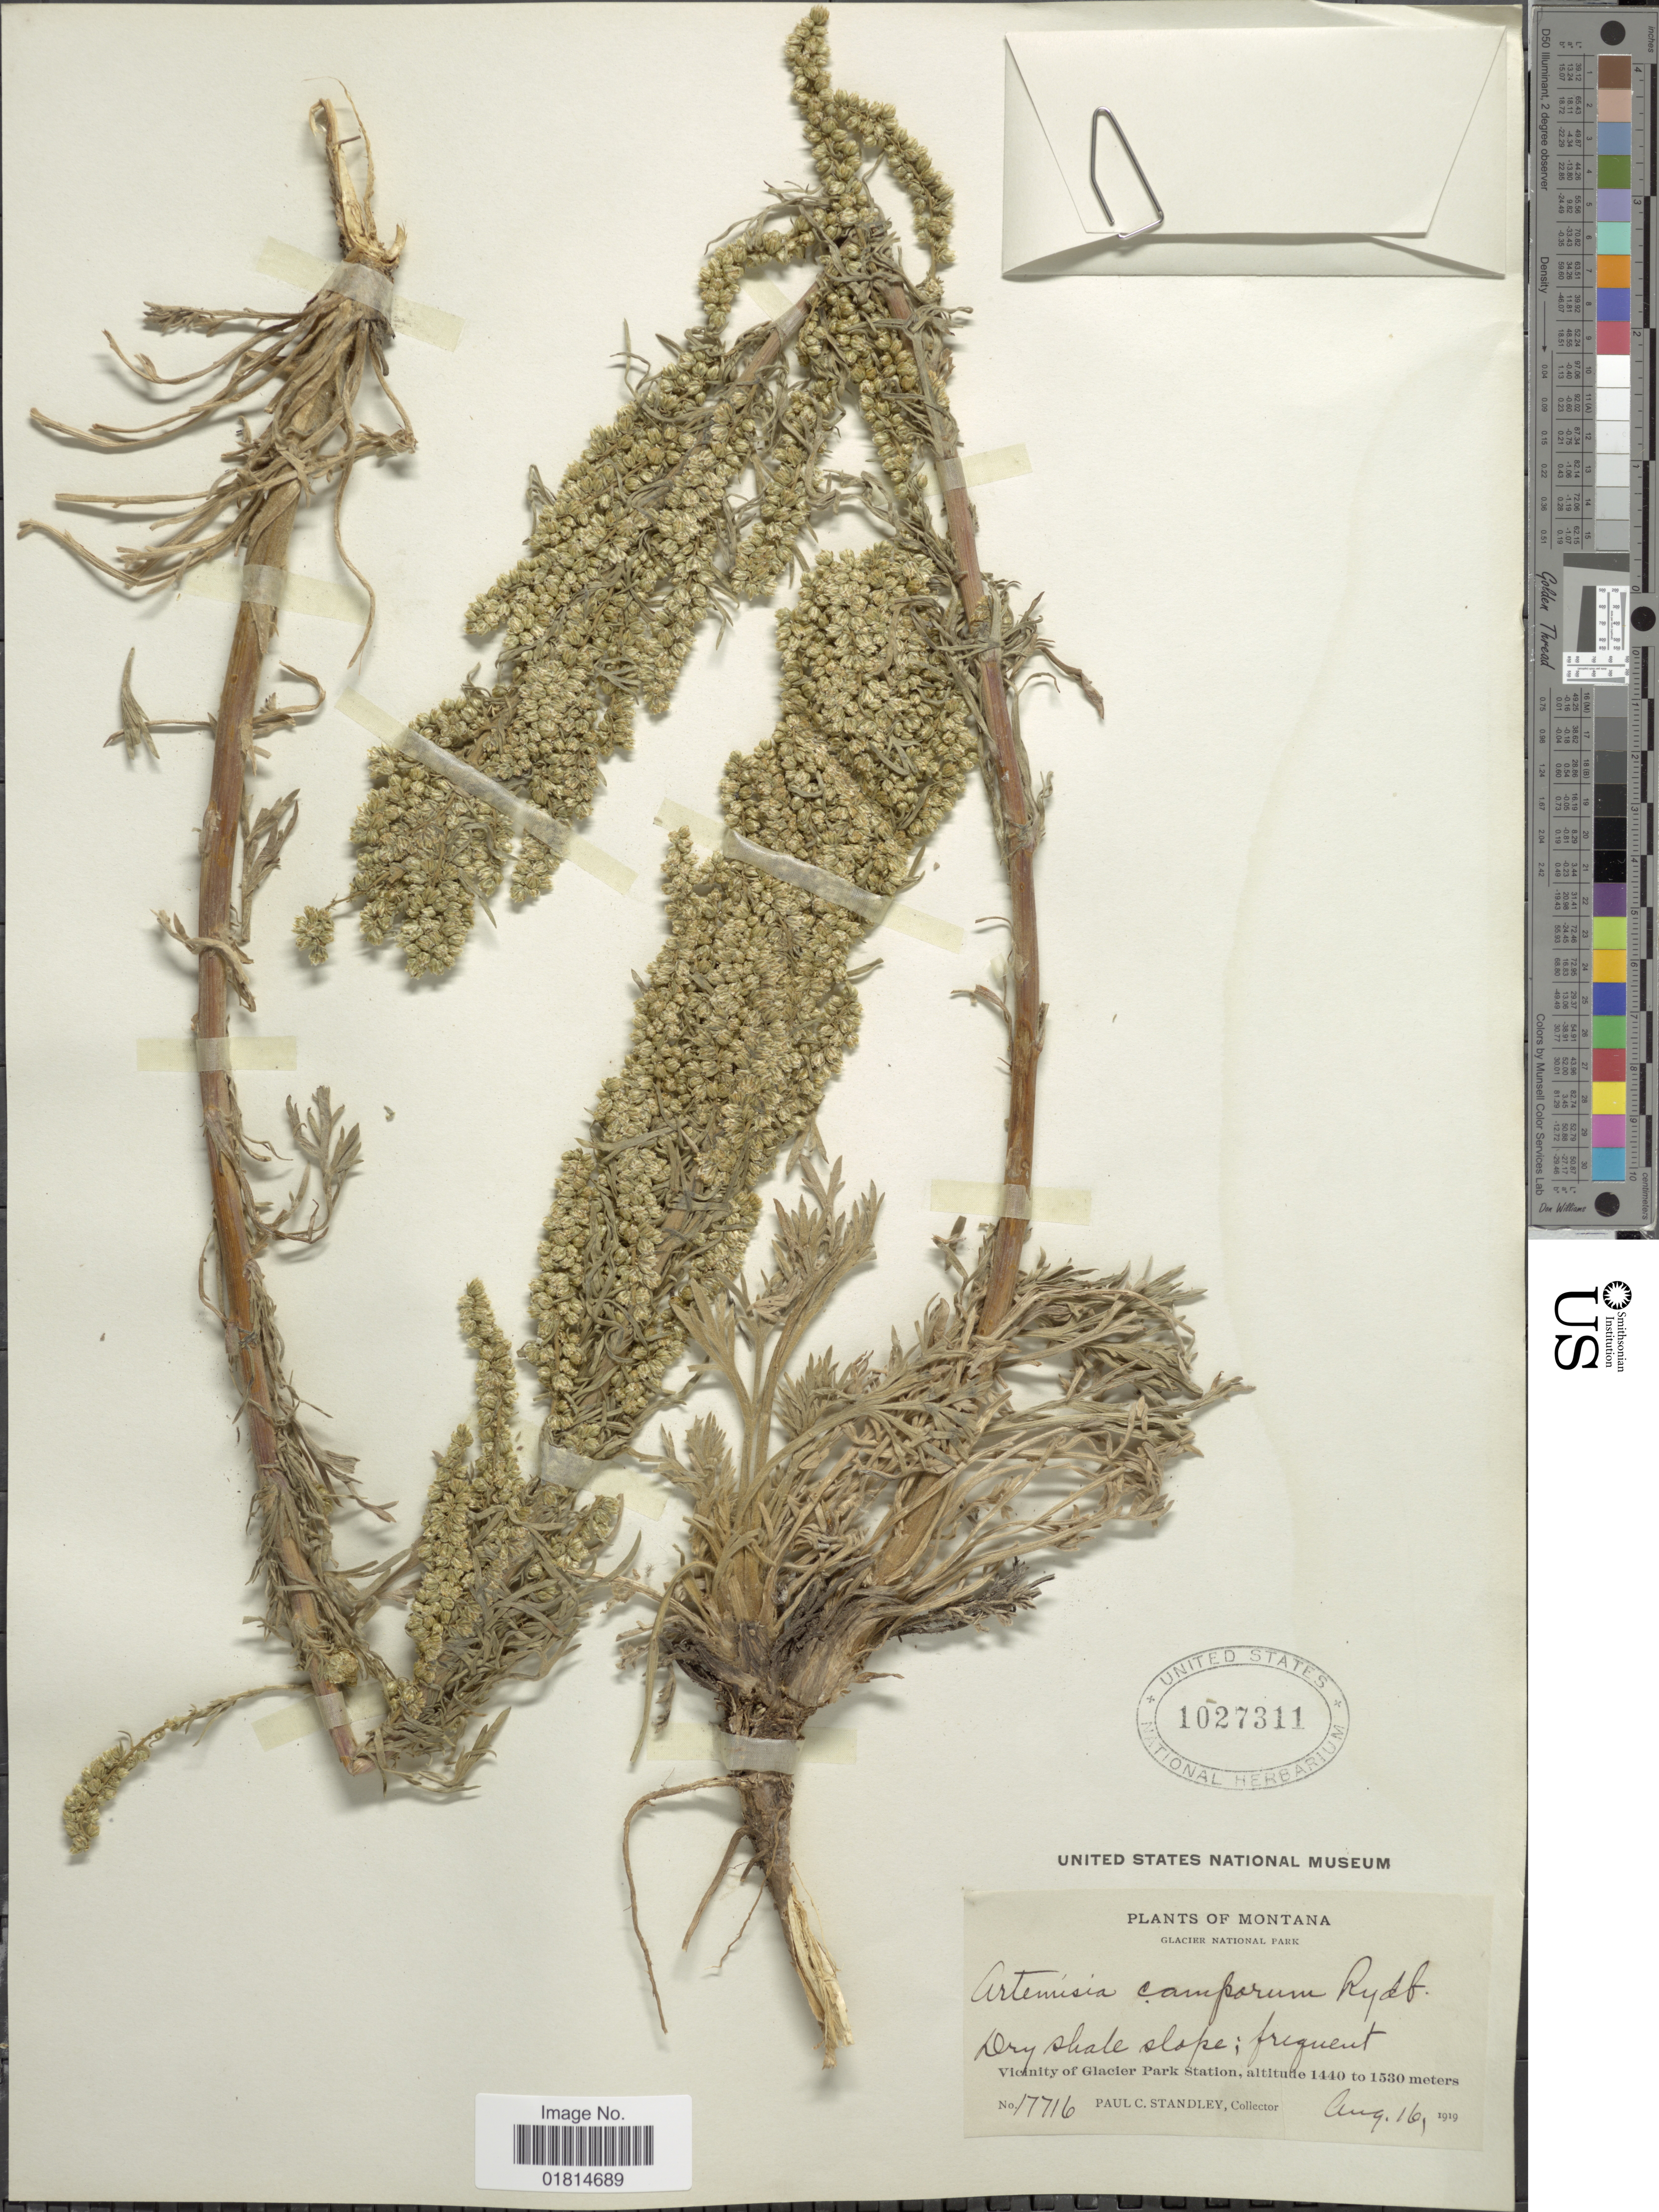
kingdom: Plantae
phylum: Tracheophyta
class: Magnoliopsida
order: Asterales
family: Asteraceae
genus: Artemisia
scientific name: Artemisia camporum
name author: Rydb.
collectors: P. C. Standley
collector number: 17716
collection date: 1919-08-16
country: United States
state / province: Montana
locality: Glacier National Park. Dry shale slope; frequent. Vicinity of Glacier Park Station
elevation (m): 1440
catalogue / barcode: US 1027311